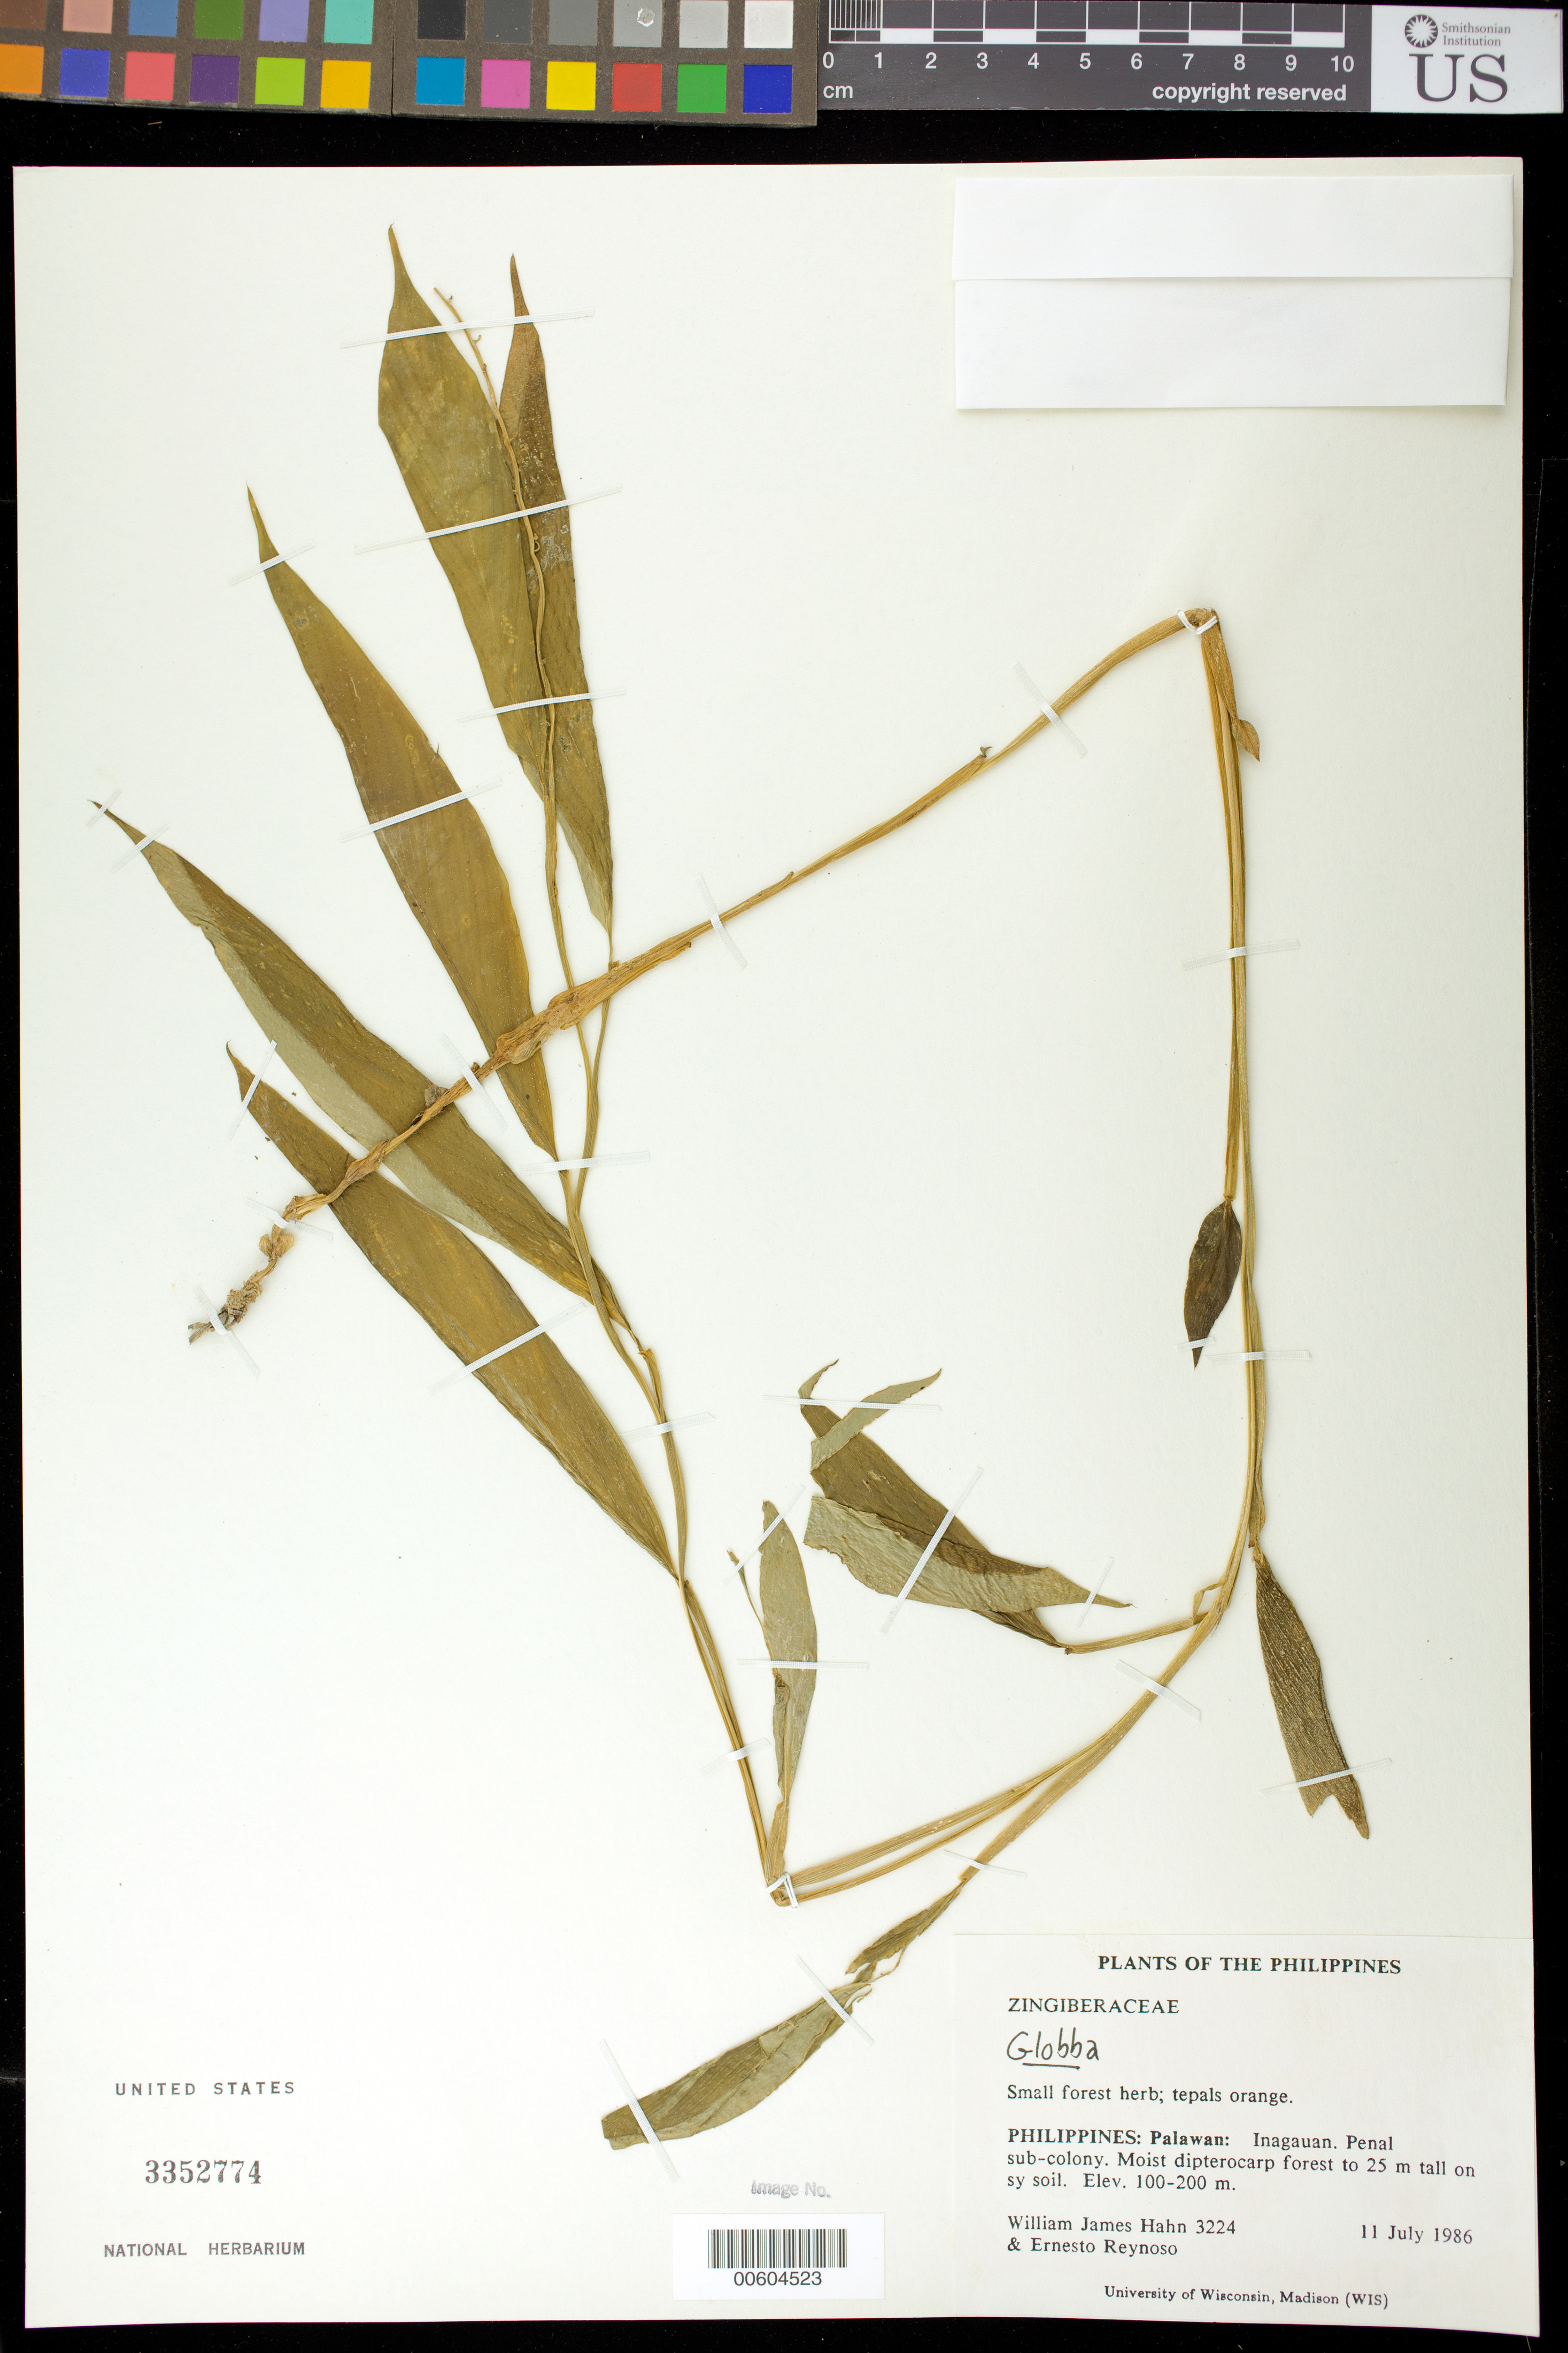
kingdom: Plantae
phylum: Tracheophyta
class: Liliopsida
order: Zingiberales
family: Zingiberaceae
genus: Globba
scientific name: Globba sp.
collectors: W. J. Hahn & E. Reynoso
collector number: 3224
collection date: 1986-07-11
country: Philippines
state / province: Mimaropa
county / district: Palawan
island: Palawan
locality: Penal sub-colony. Inagauan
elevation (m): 100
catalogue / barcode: US 3352774